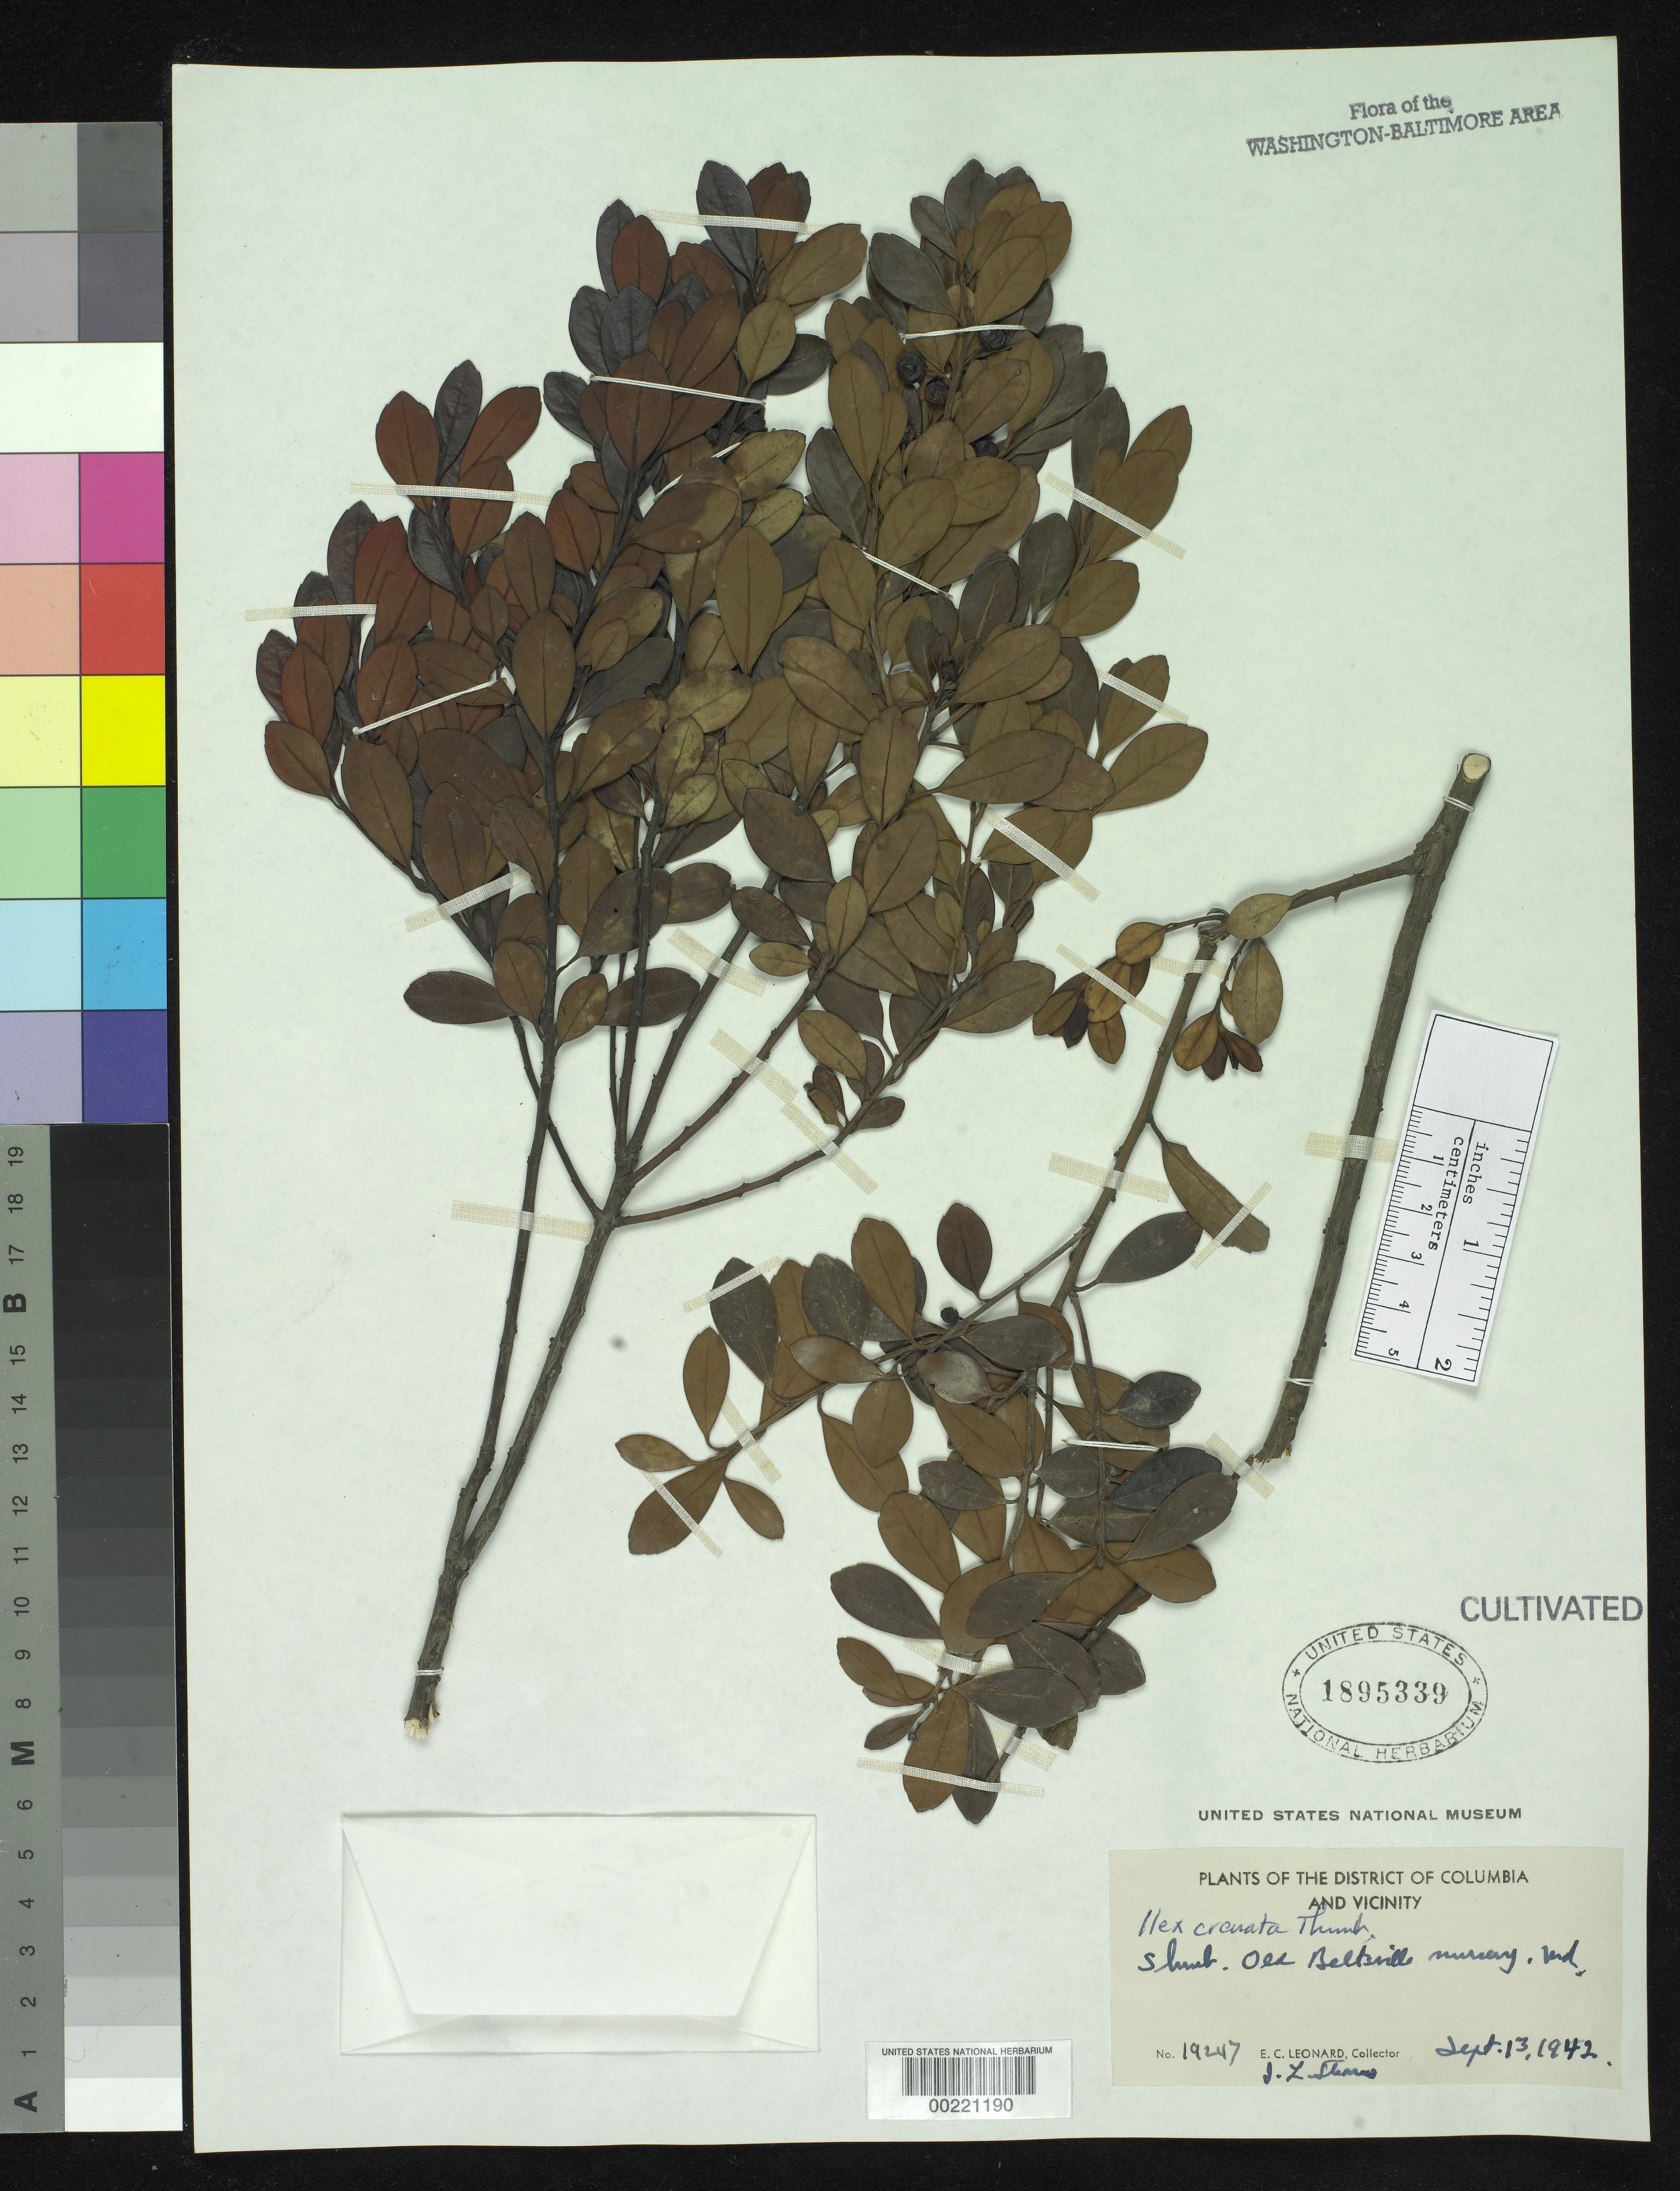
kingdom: Plantae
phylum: Tracheophyta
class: Magnoliopsida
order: Aquifoliales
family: Aquifoliaceae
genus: Ilex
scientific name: Ilex crenata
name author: Thunb.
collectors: E. C. Leonard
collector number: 19247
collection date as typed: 13 Sep 1942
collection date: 1942-09-13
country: United States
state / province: Maryland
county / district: Prince George's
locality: Old Beltsville Nursery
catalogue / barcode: US 1895339